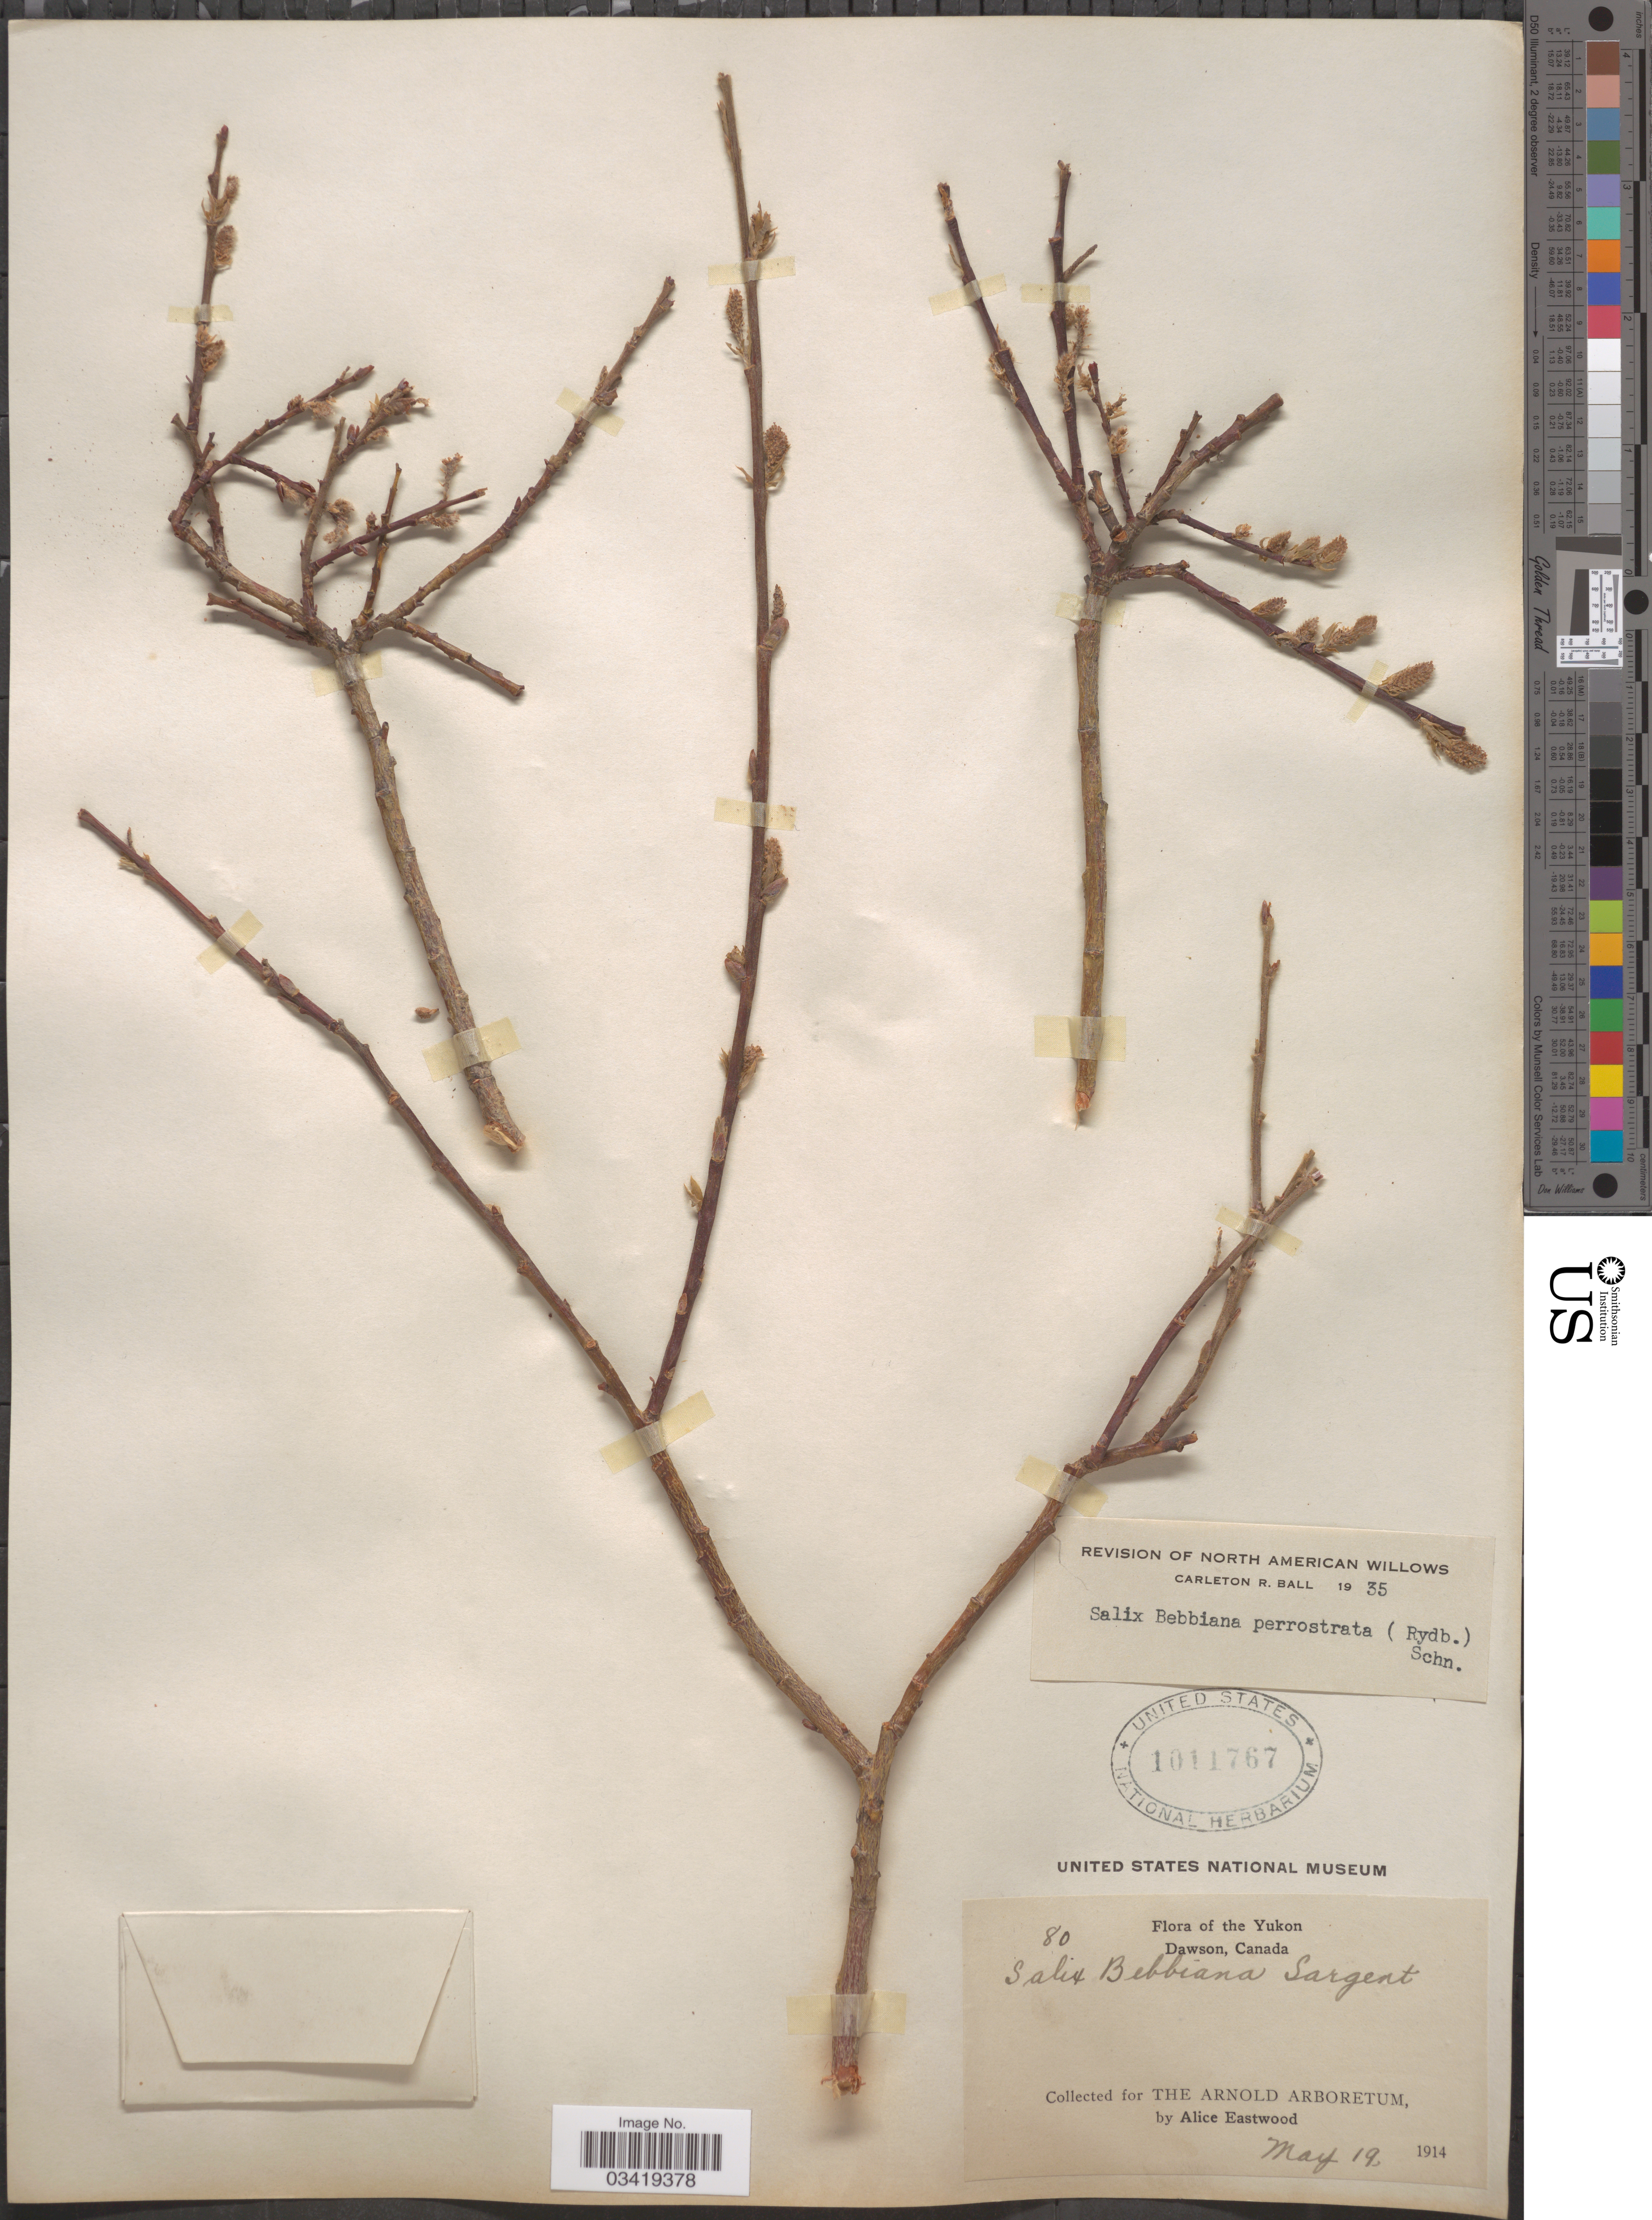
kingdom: Plantae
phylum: Tracheophyta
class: Magnoliopsida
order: Malpighiales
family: Salicaceae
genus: Salix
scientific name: Salix bebbiana var. perrostrata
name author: Sarg.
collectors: A. Eastwood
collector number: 80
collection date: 1914-05-19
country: Canada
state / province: Yukon Territory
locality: Yukon, Dawson.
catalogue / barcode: US 1011767